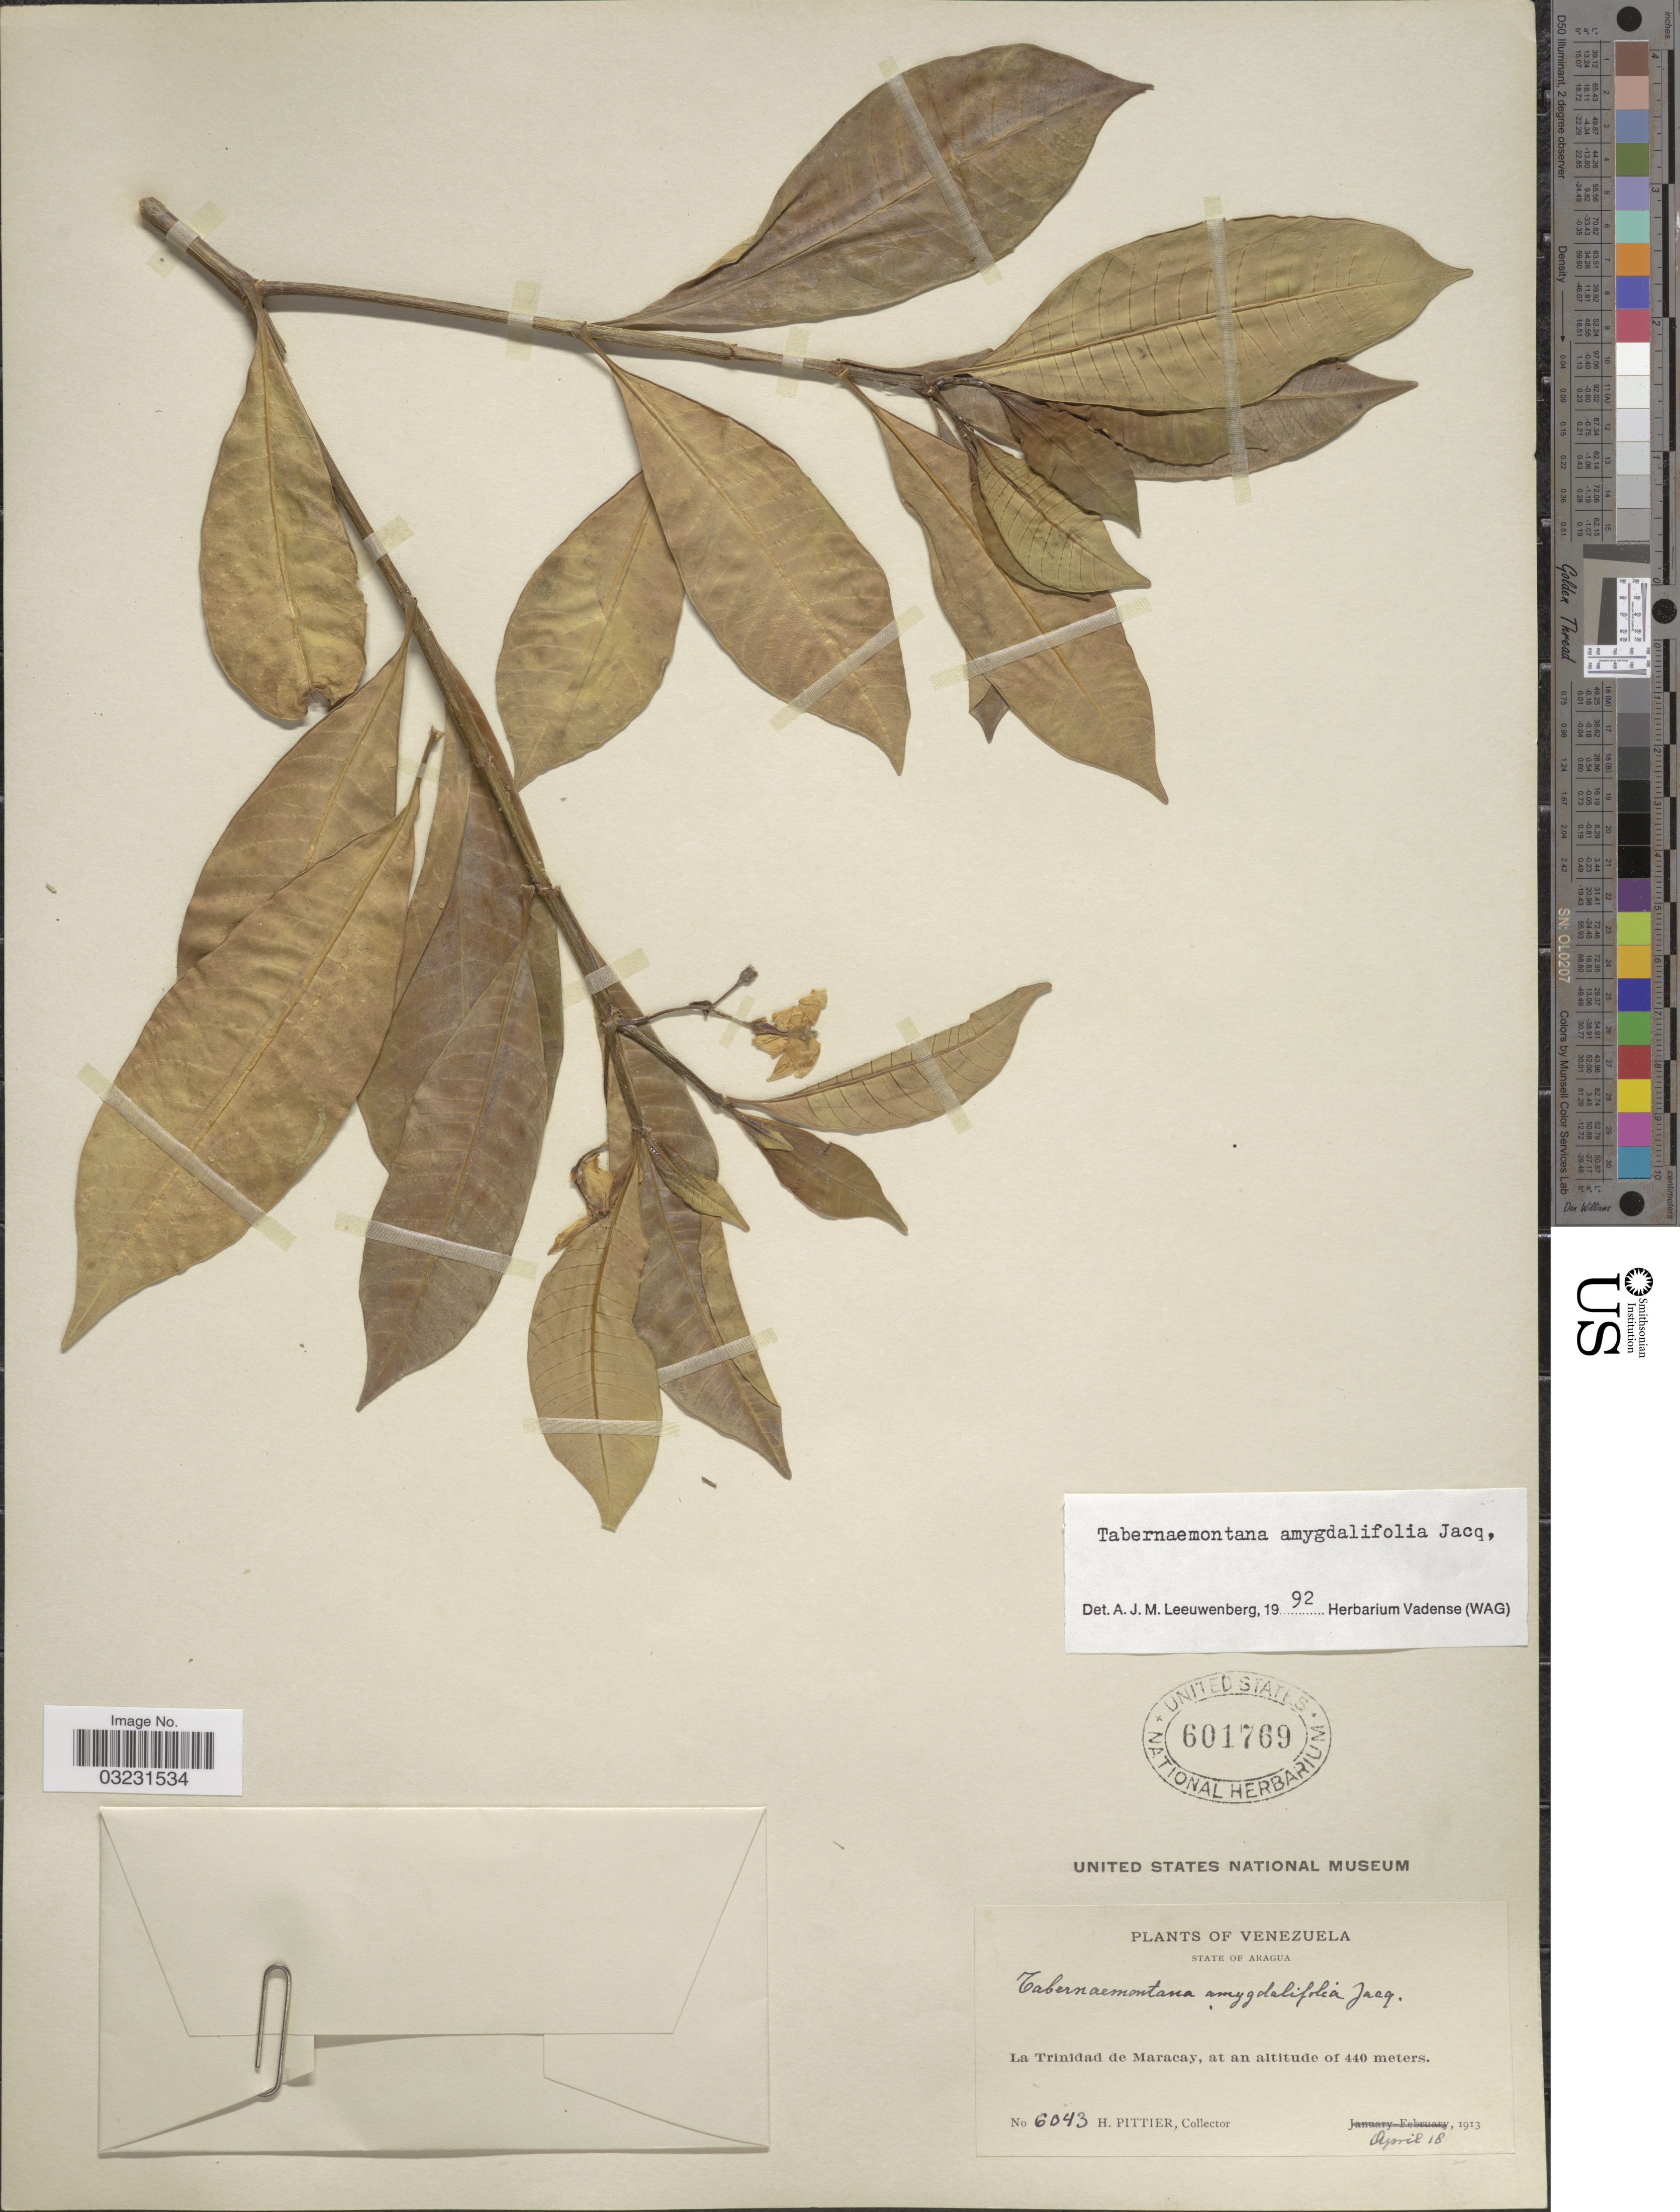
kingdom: Plantae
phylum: Tracheophyta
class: Magnoliopsida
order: Gentianales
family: Apocynaceae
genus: Tabernaemontana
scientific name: Tabernaemontana amygdalifolia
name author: Jacq.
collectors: H. F. Pittier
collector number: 6043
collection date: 1913-04-18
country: Venezuela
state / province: Aragua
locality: La Trinidad de Maracay.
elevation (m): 440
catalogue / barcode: US 601769